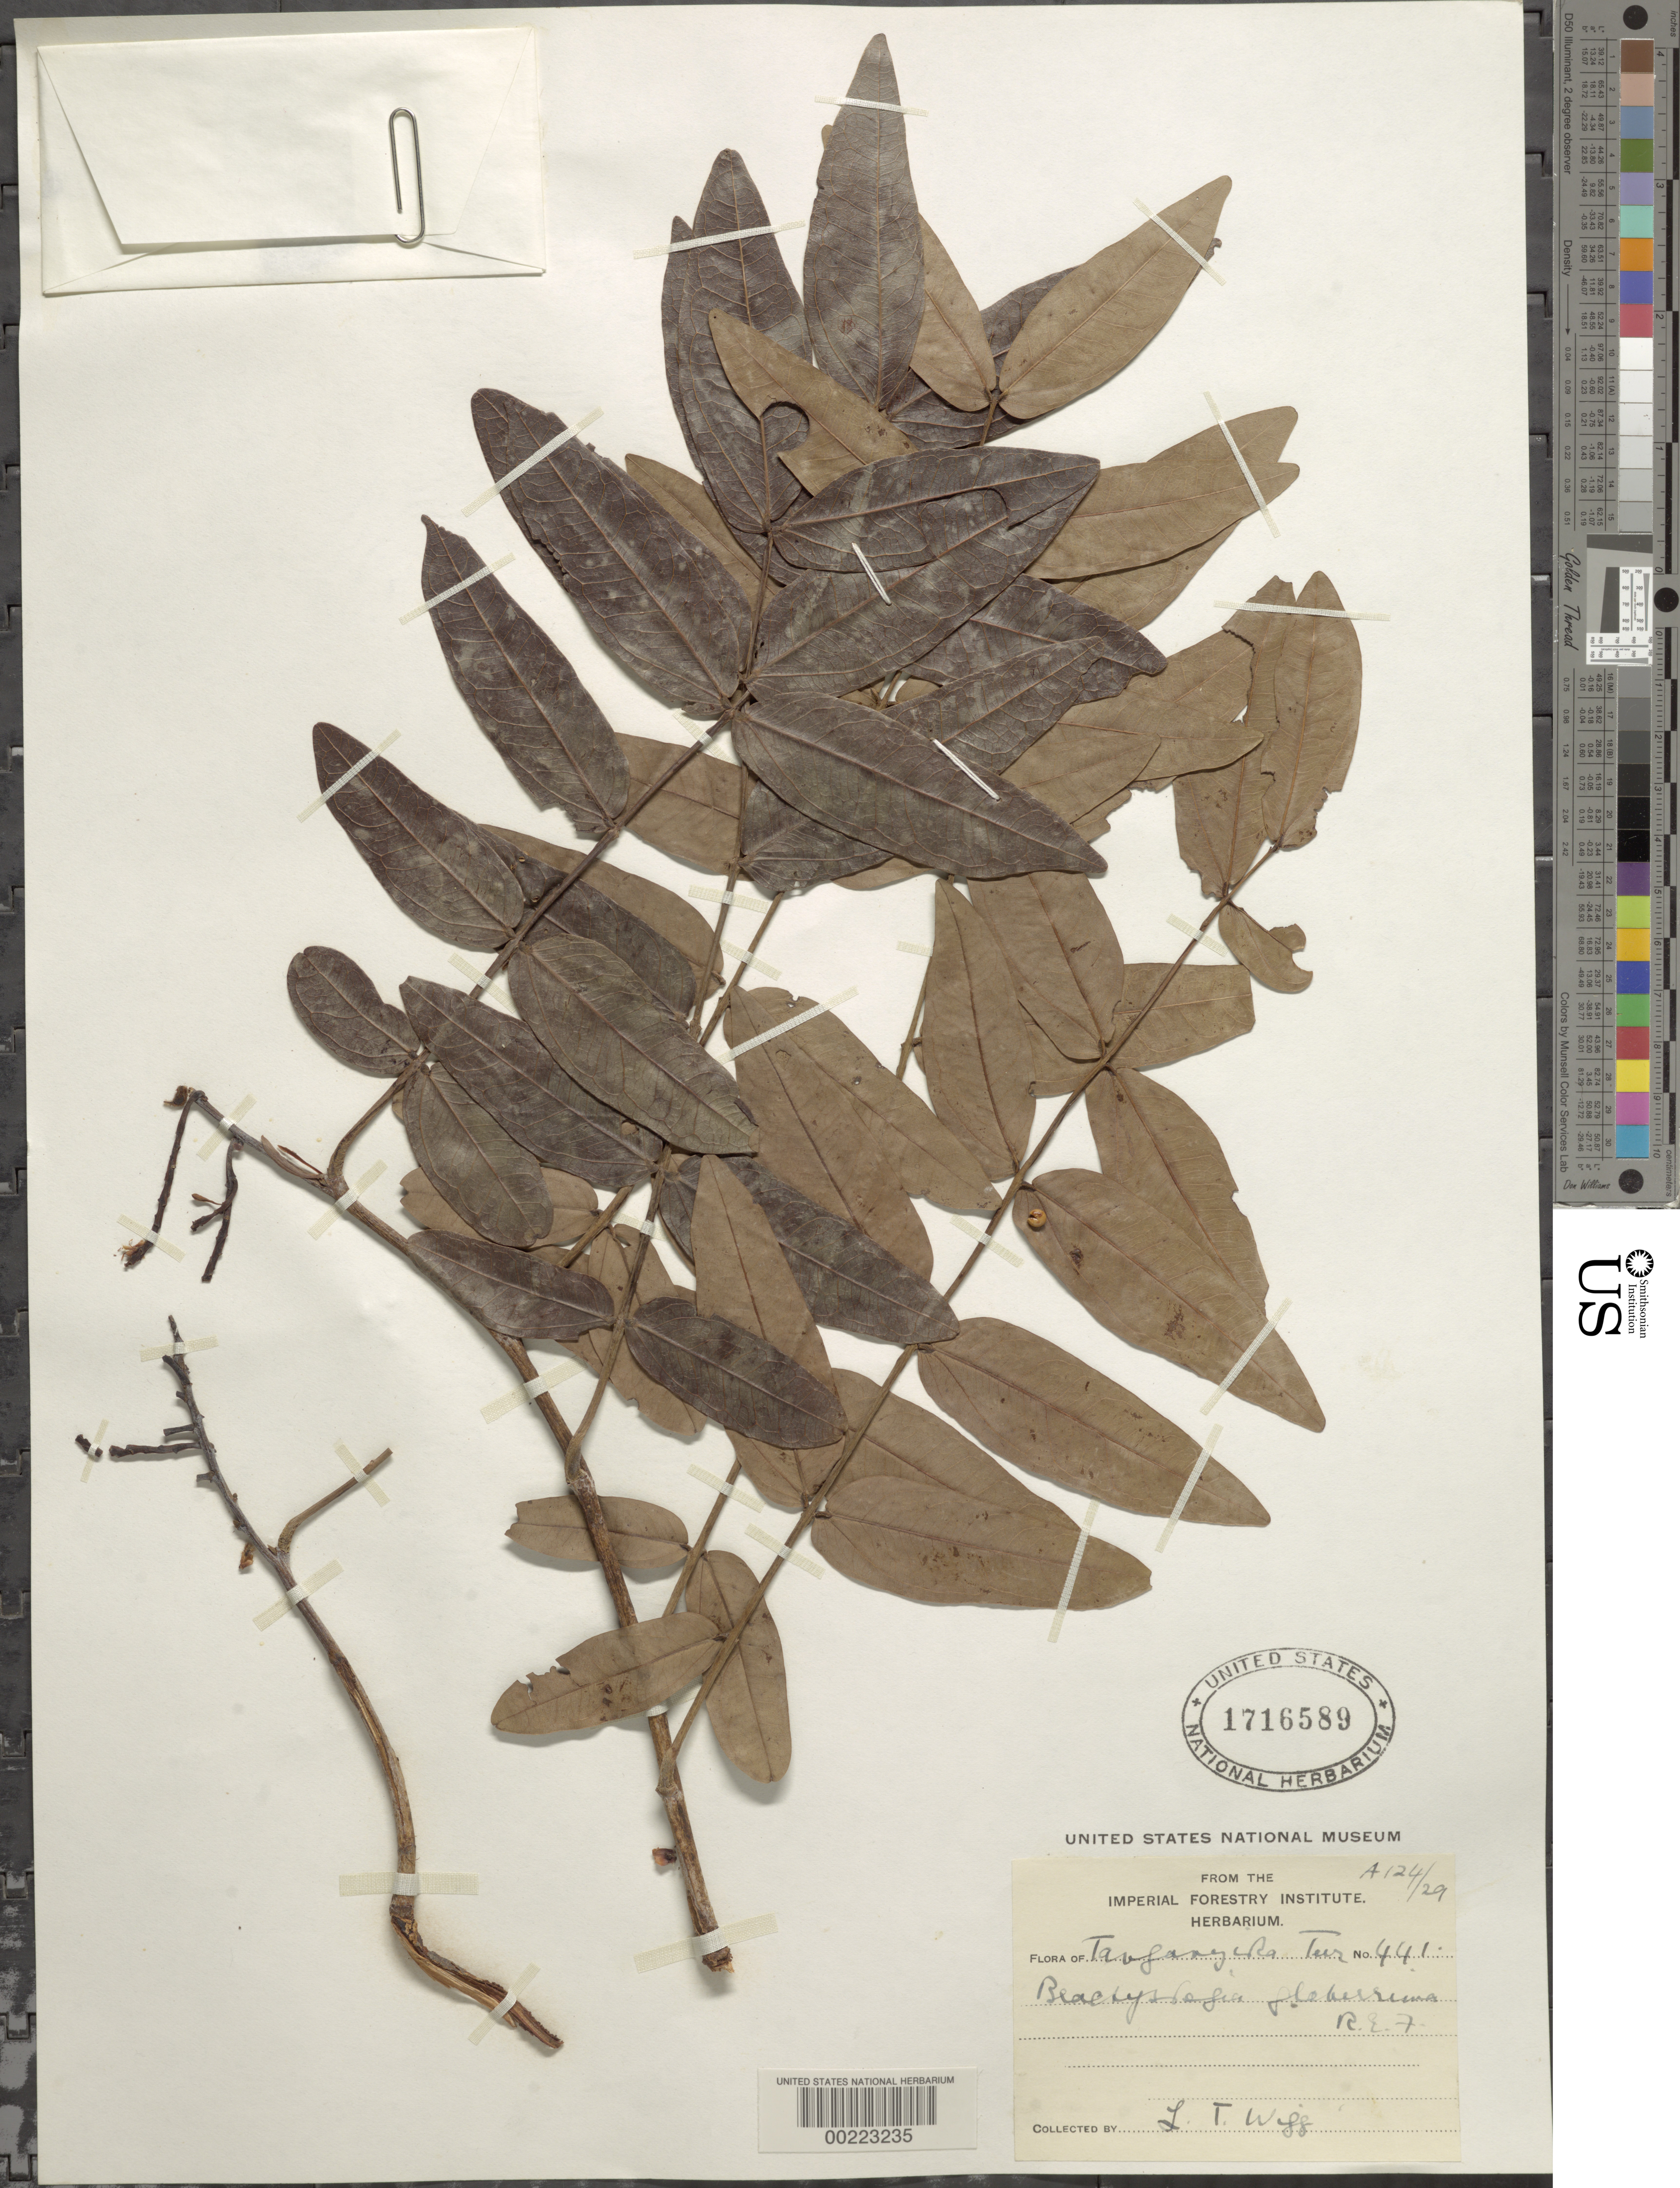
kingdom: Plantae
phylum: Tracheophyta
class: Magnoliopsida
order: Fabales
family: Fabaceae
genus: Brachystegia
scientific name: Brachystegia glaberrima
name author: R.E. Fr.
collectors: L. Wigg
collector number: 441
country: Tanzania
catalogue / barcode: US 1716589